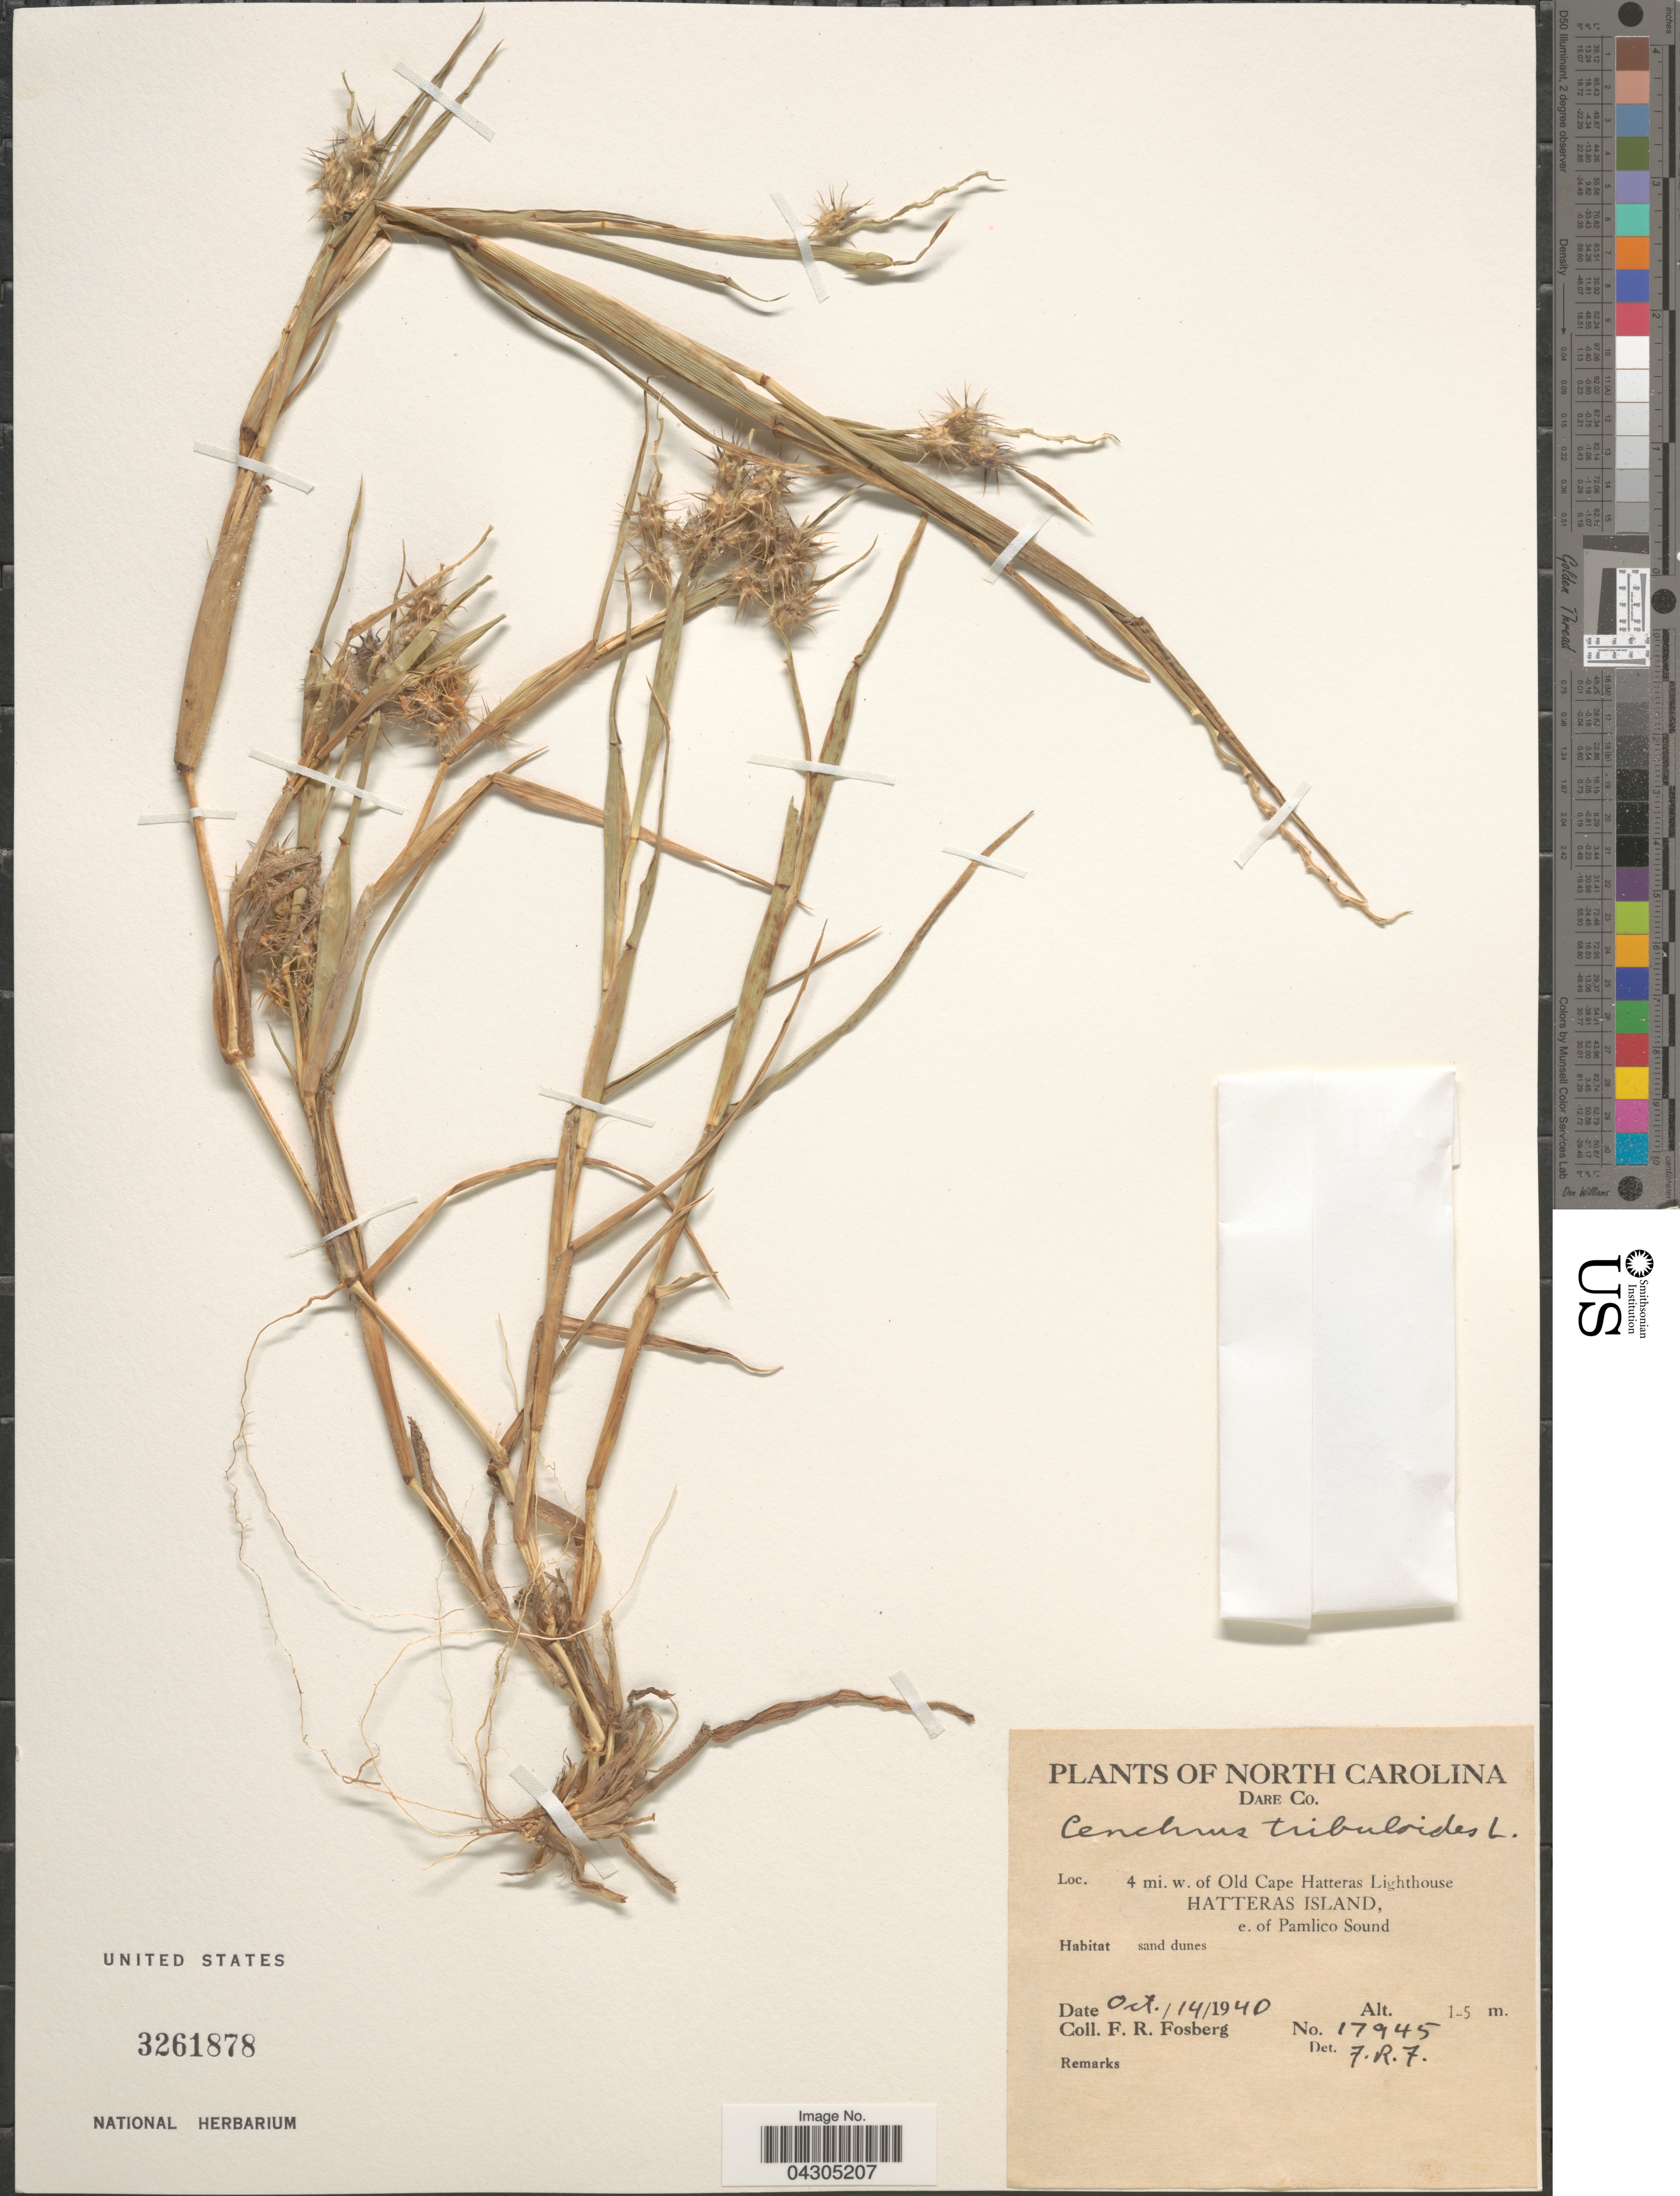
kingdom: Plantae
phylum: Tracheophyta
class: Liliopsida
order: Poales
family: Poaceae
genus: Cenchrus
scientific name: Cenchrus tribuloides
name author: L.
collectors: F. R. Fosberg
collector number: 17945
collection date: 1940-10-14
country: United States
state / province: North Carolina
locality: Dare Co. 4 mi. w. of Old Cape Hatteras Lighthouse. Hatteras Island, e. of Pamlico Sound.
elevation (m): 1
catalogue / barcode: US 3261878